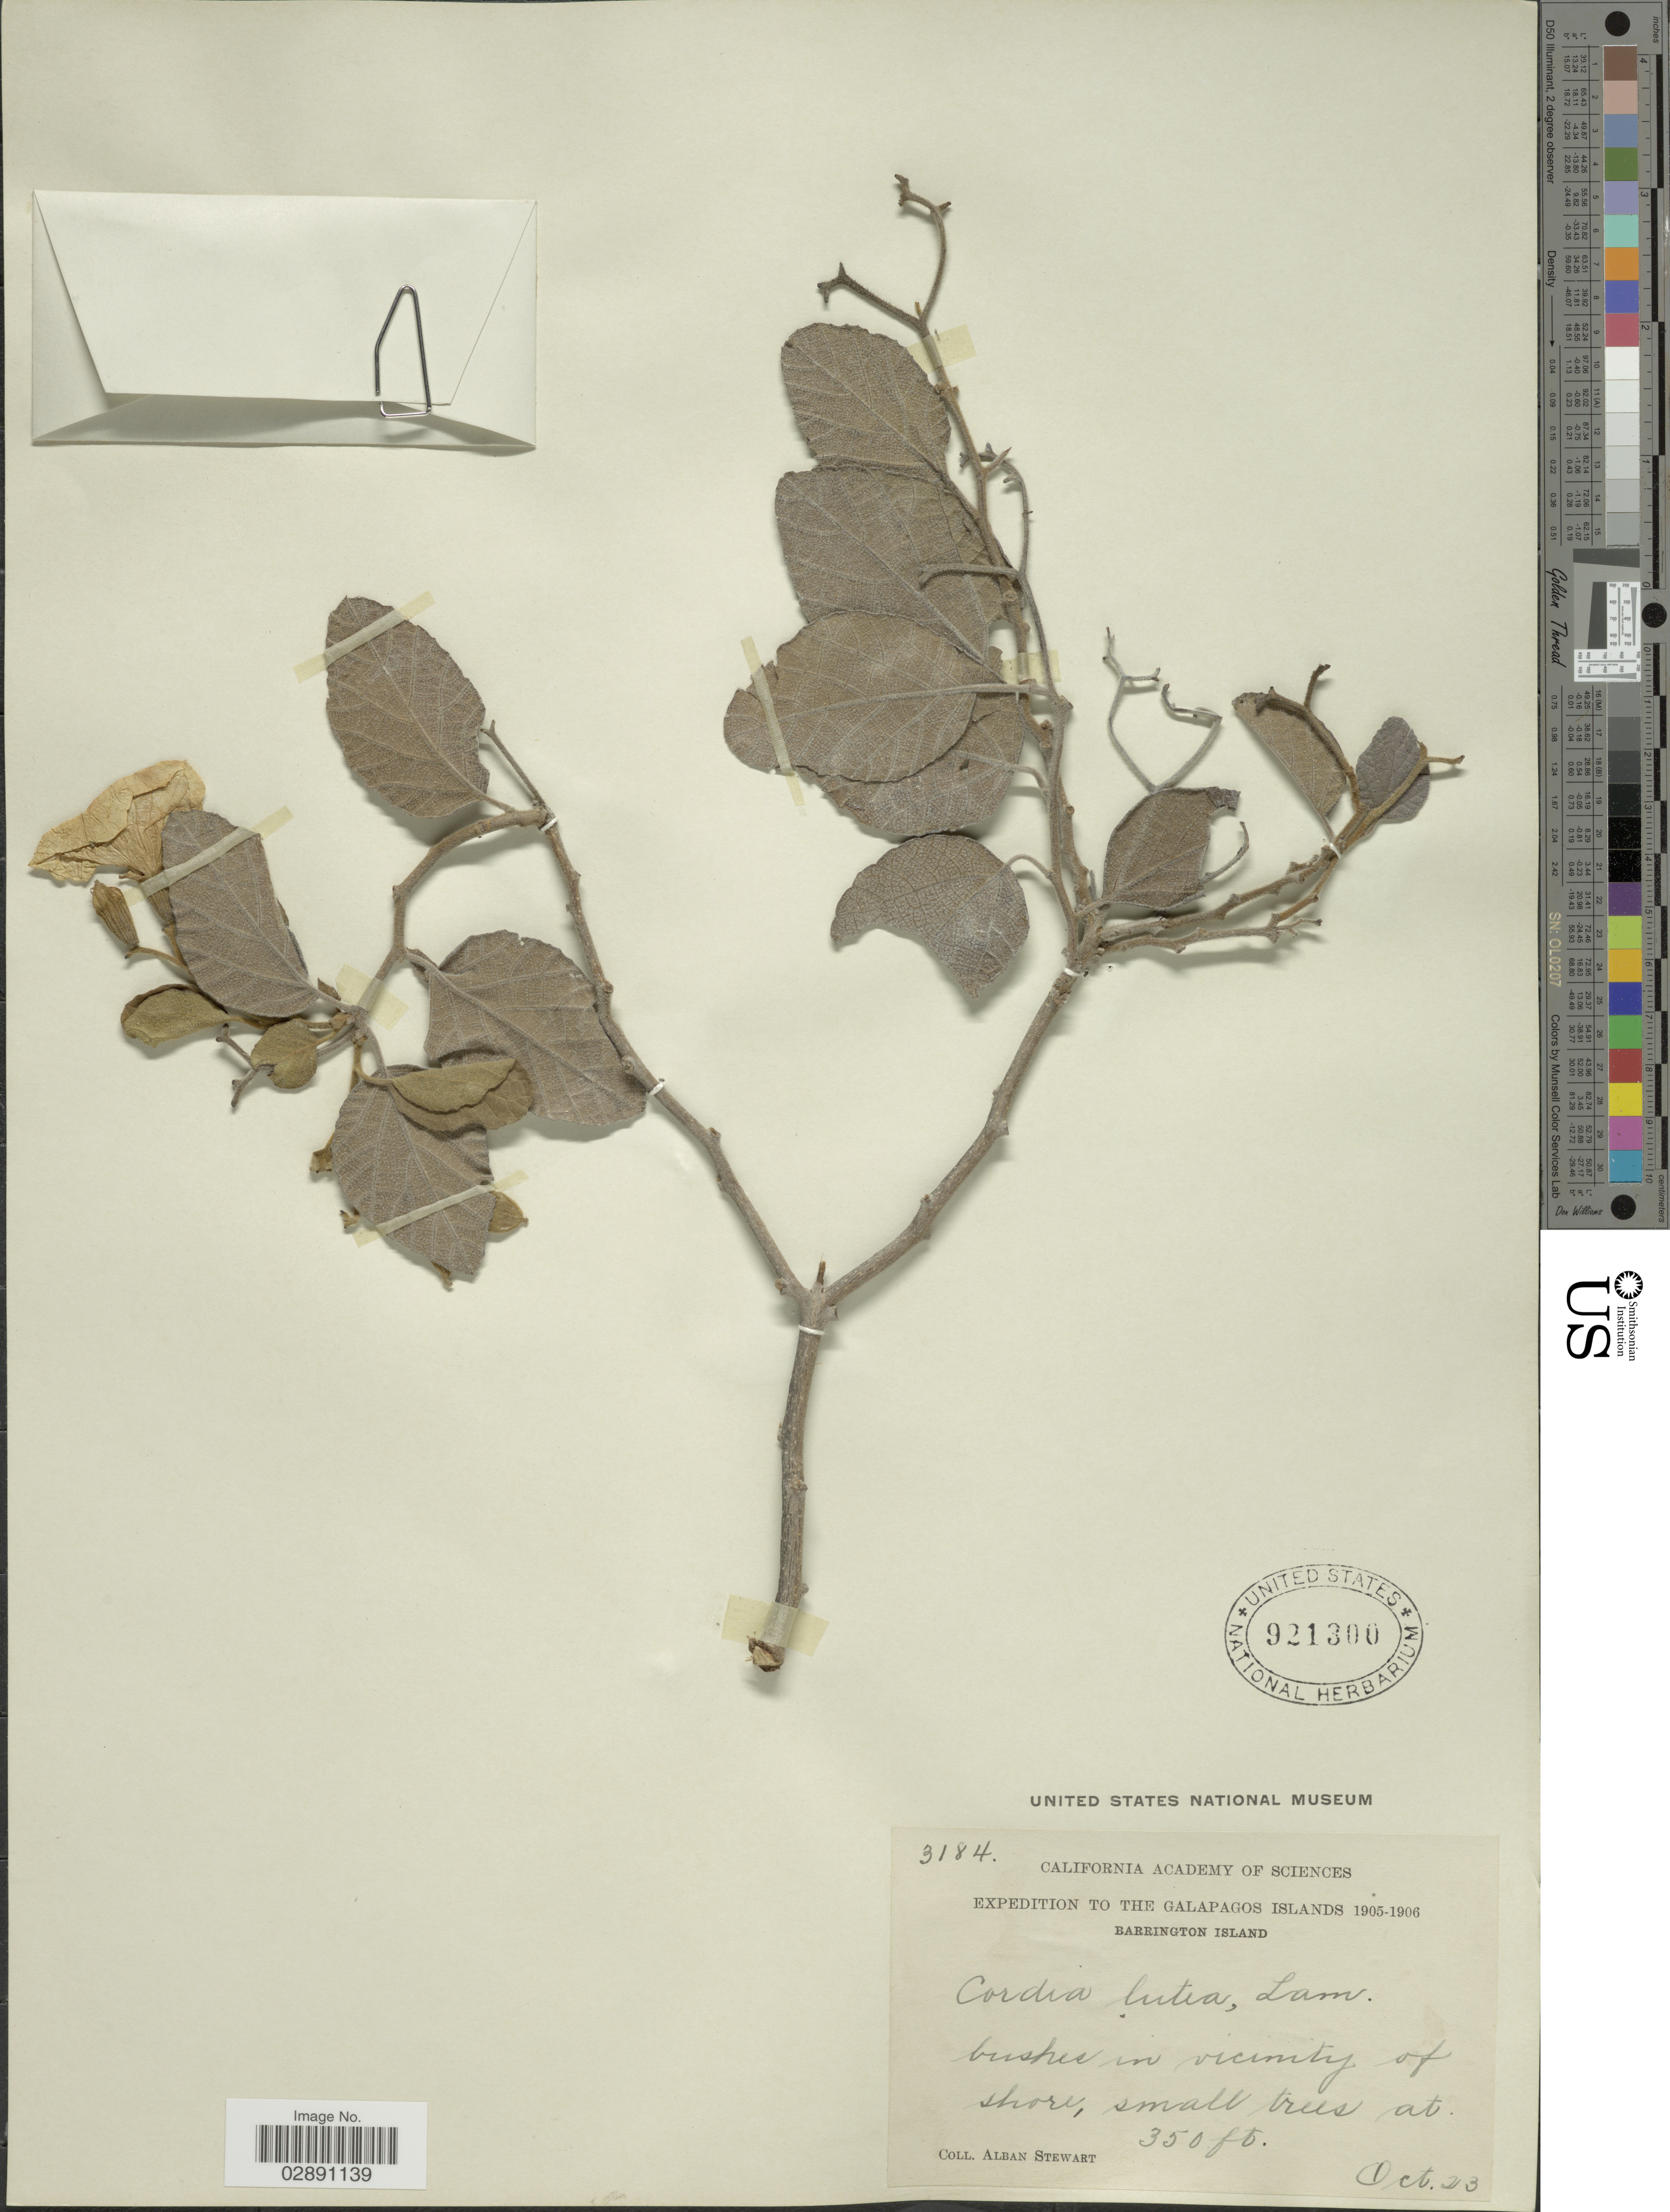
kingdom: Plantae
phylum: Tracheophyta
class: Magnoliopsida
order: Boraginales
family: Cordiaceae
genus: Cordia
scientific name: Cordia lutea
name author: Lam.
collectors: A. Stewart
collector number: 3184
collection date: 1905-10-23/1906-10-23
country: Ecuador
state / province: Colón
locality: The Galapagos Islands. Barrington Island. Bushes in vicinity of shore.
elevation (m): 107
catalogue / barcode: US 921300